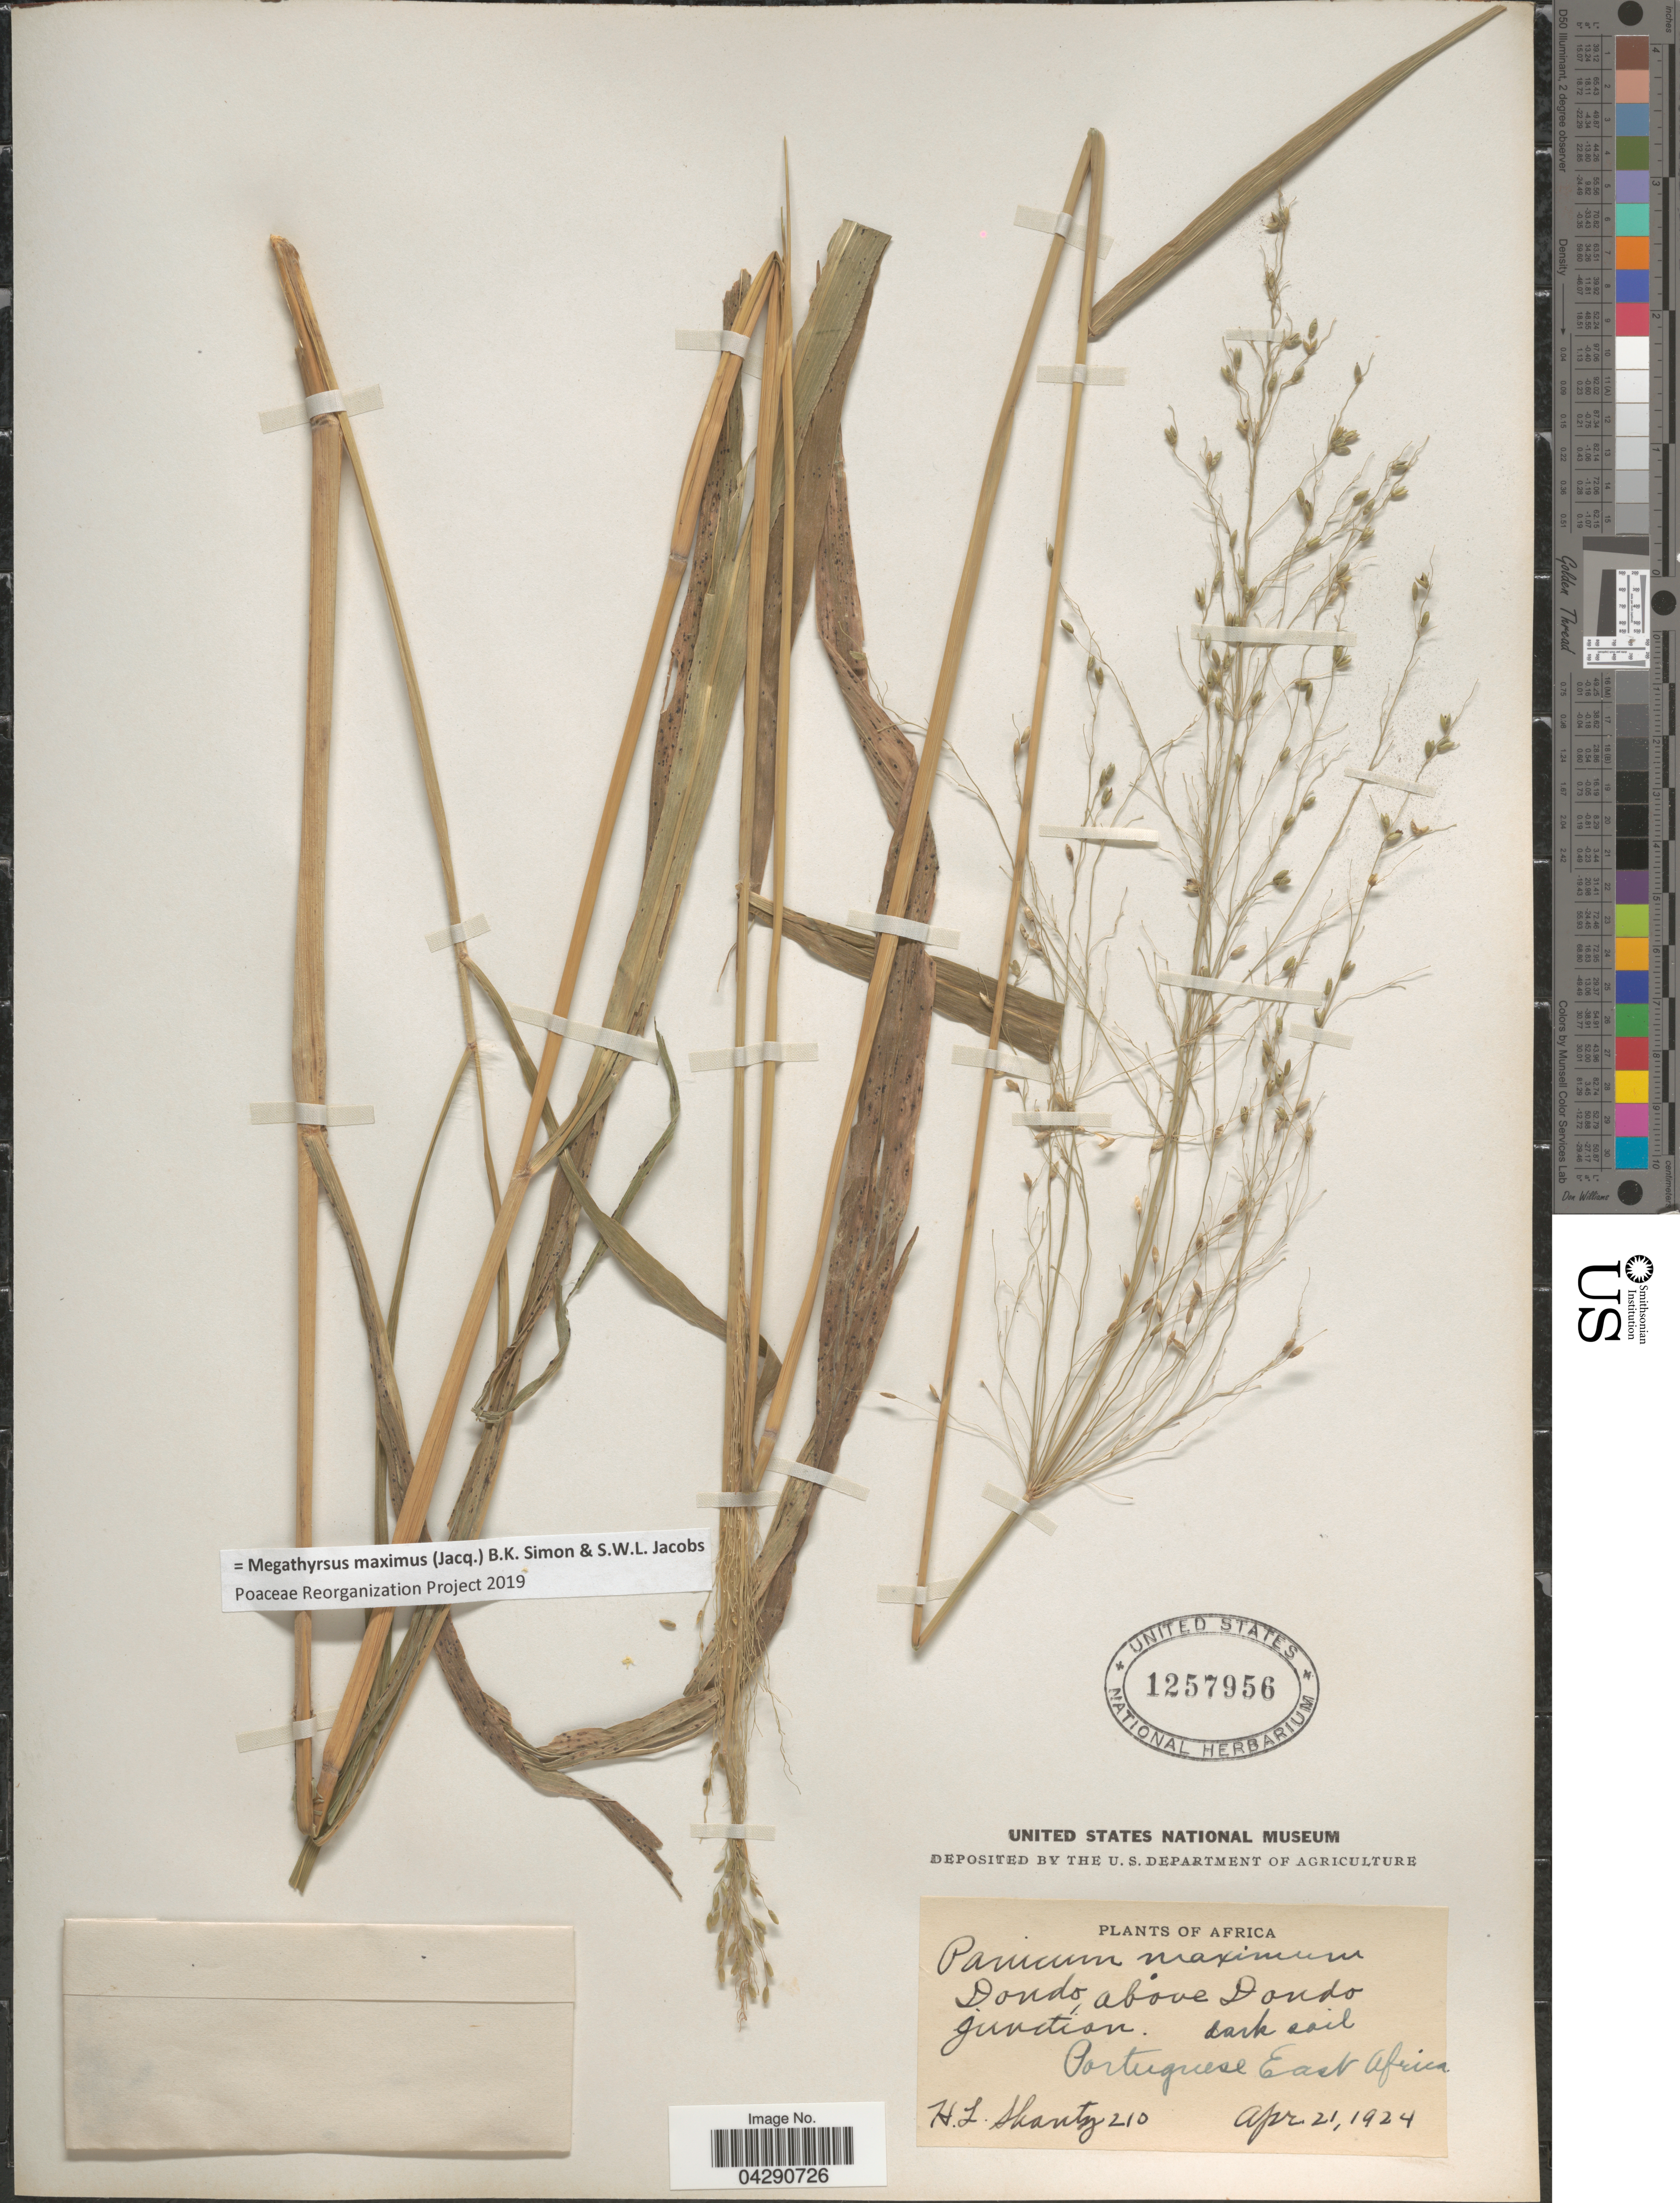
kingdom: Plantae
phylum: Tracheophyta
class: Liliopsida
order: Poales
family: Poaceae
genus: Megathyrsus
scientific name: Megathyrsus maximus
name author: (Jacq.) B.K. Simon & S.W.L. Jacobs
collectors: H. Shantz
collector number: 210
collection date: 1924-04-21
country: Mozambique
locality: Dondo, above Dondo junction. Portuguese East Africa.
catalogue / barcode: US 1257956